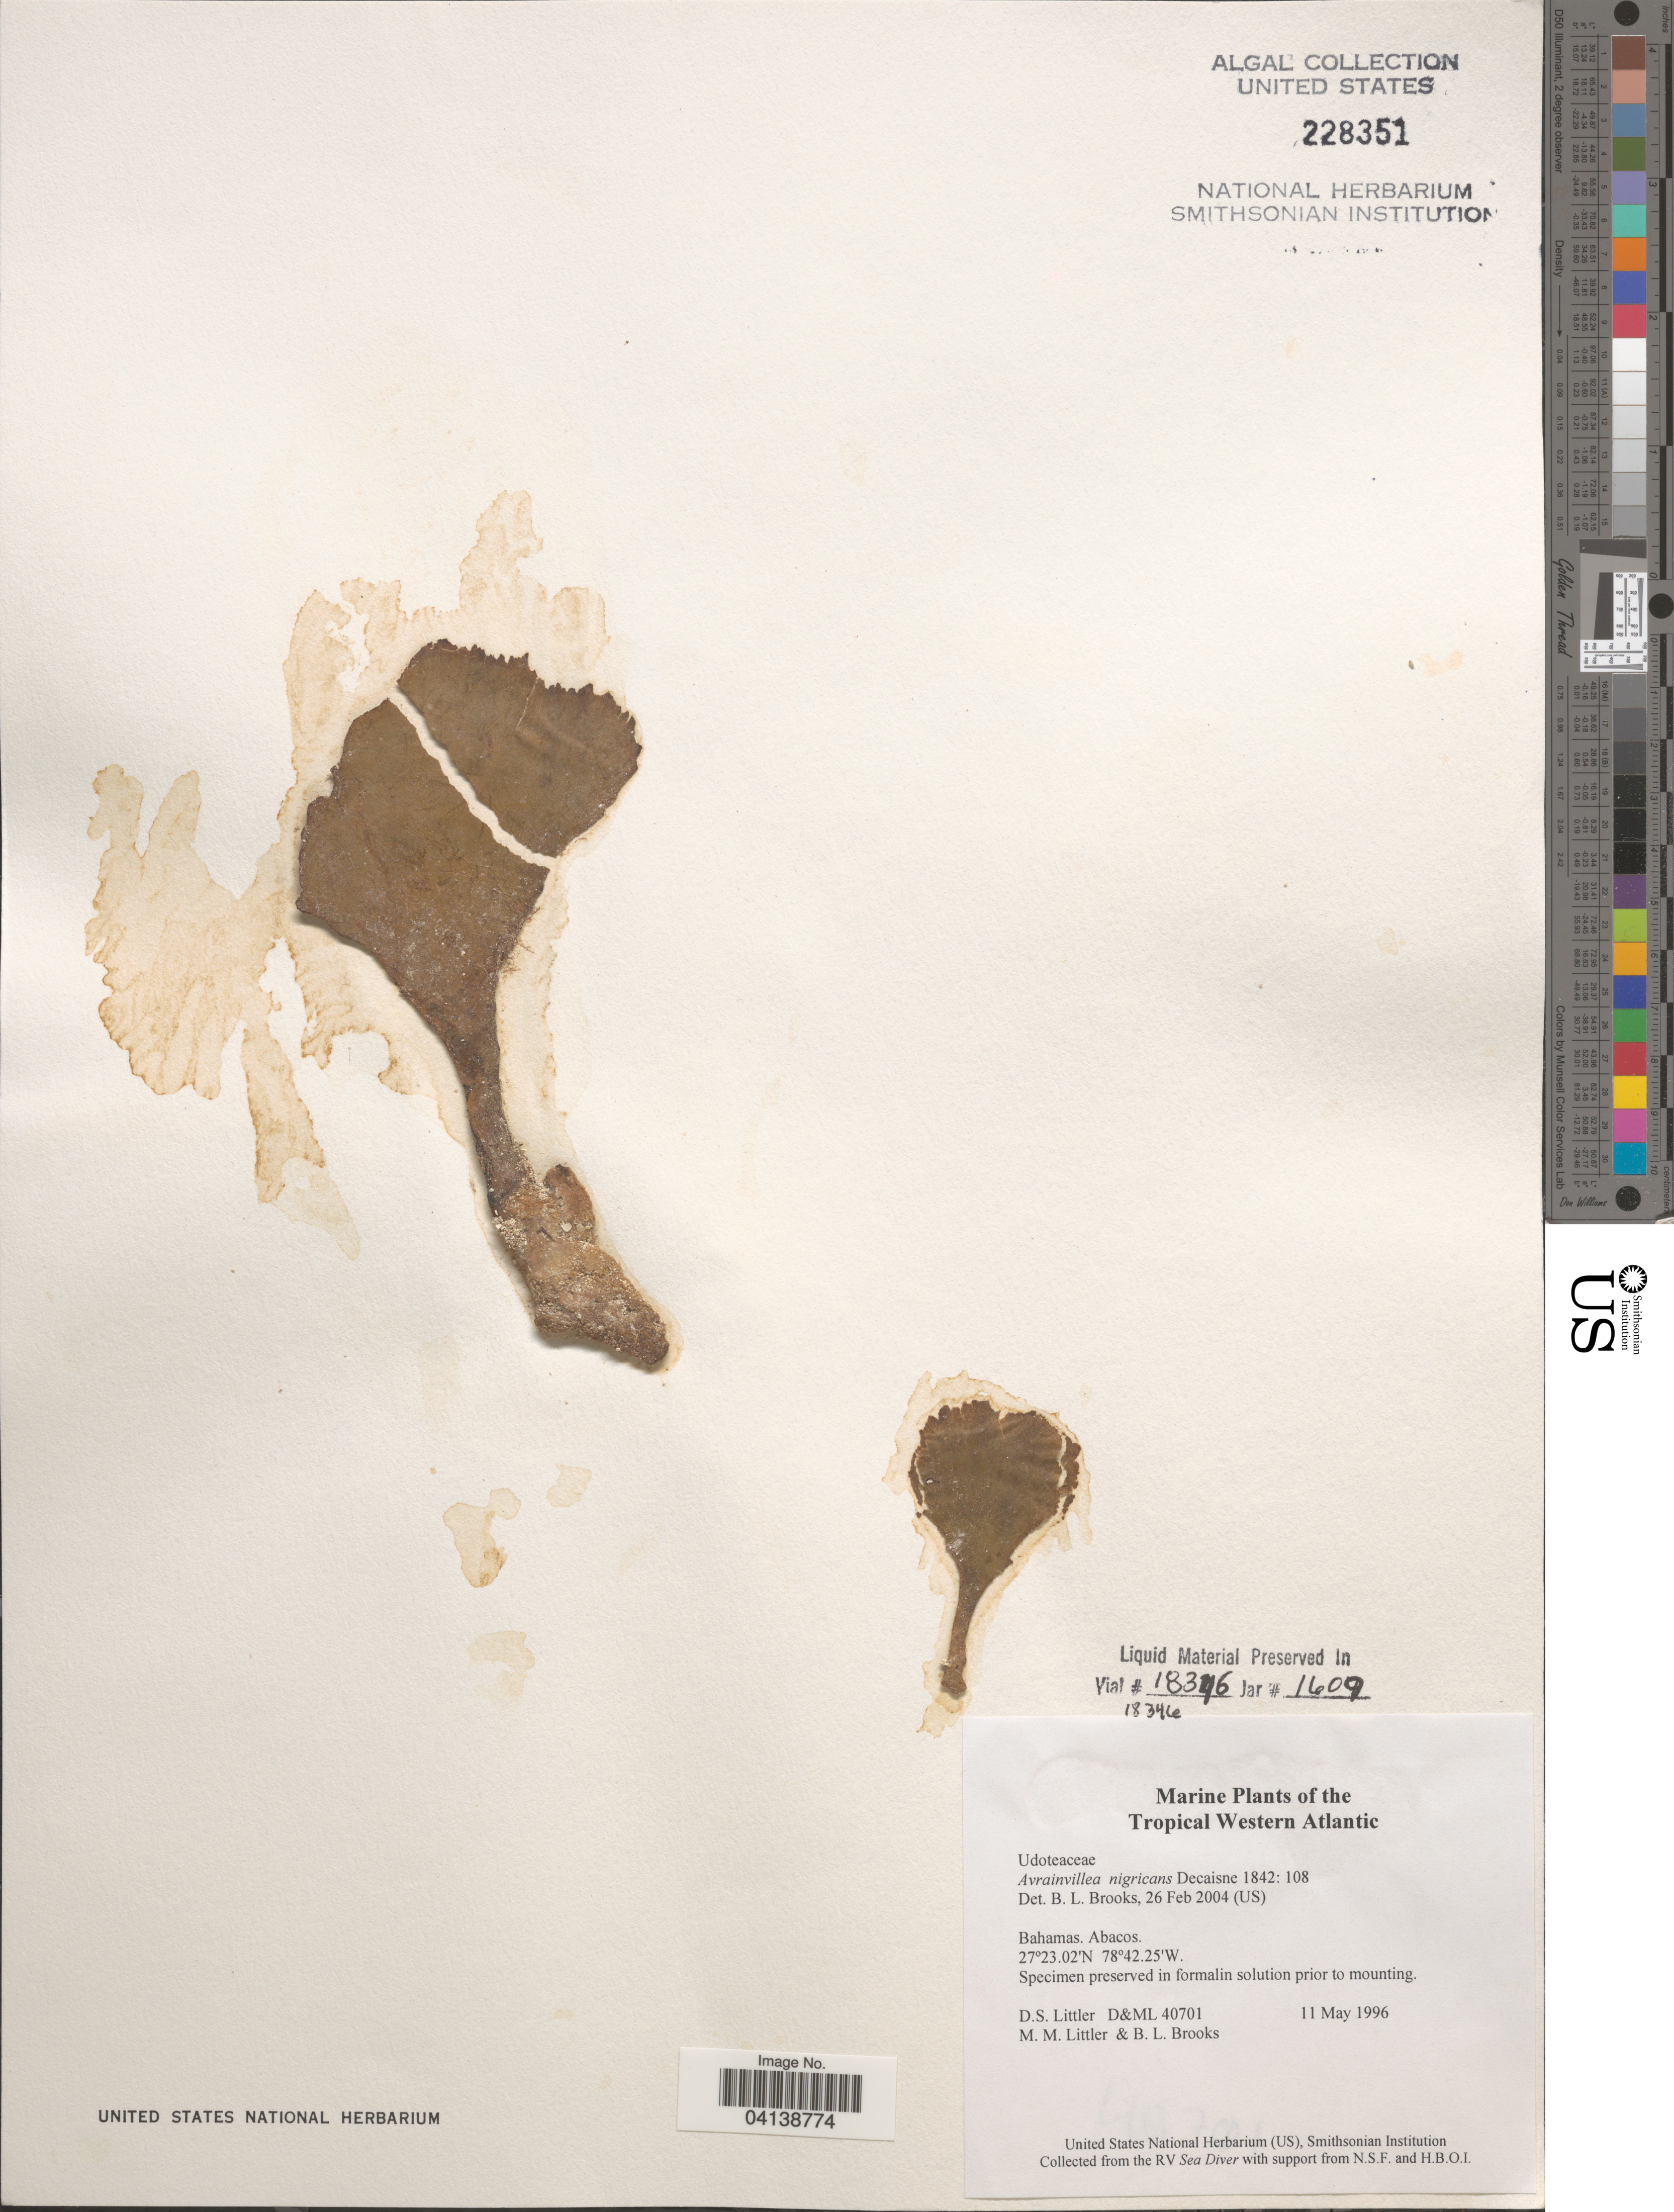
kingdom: Plantae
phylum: Chlorophyta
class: Ulvophyceae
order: Bryopsidales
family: Dichotomosiphonaceae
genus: Avrainvillea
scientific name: Avrainvillea nigricans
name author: Decne.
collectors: D. S. Littler & B. Brooks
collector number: D&ML40701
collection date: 1996-05-11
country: Bahamas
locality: The Tropical Western Atlantic. Abacos.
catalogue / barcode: US 228351